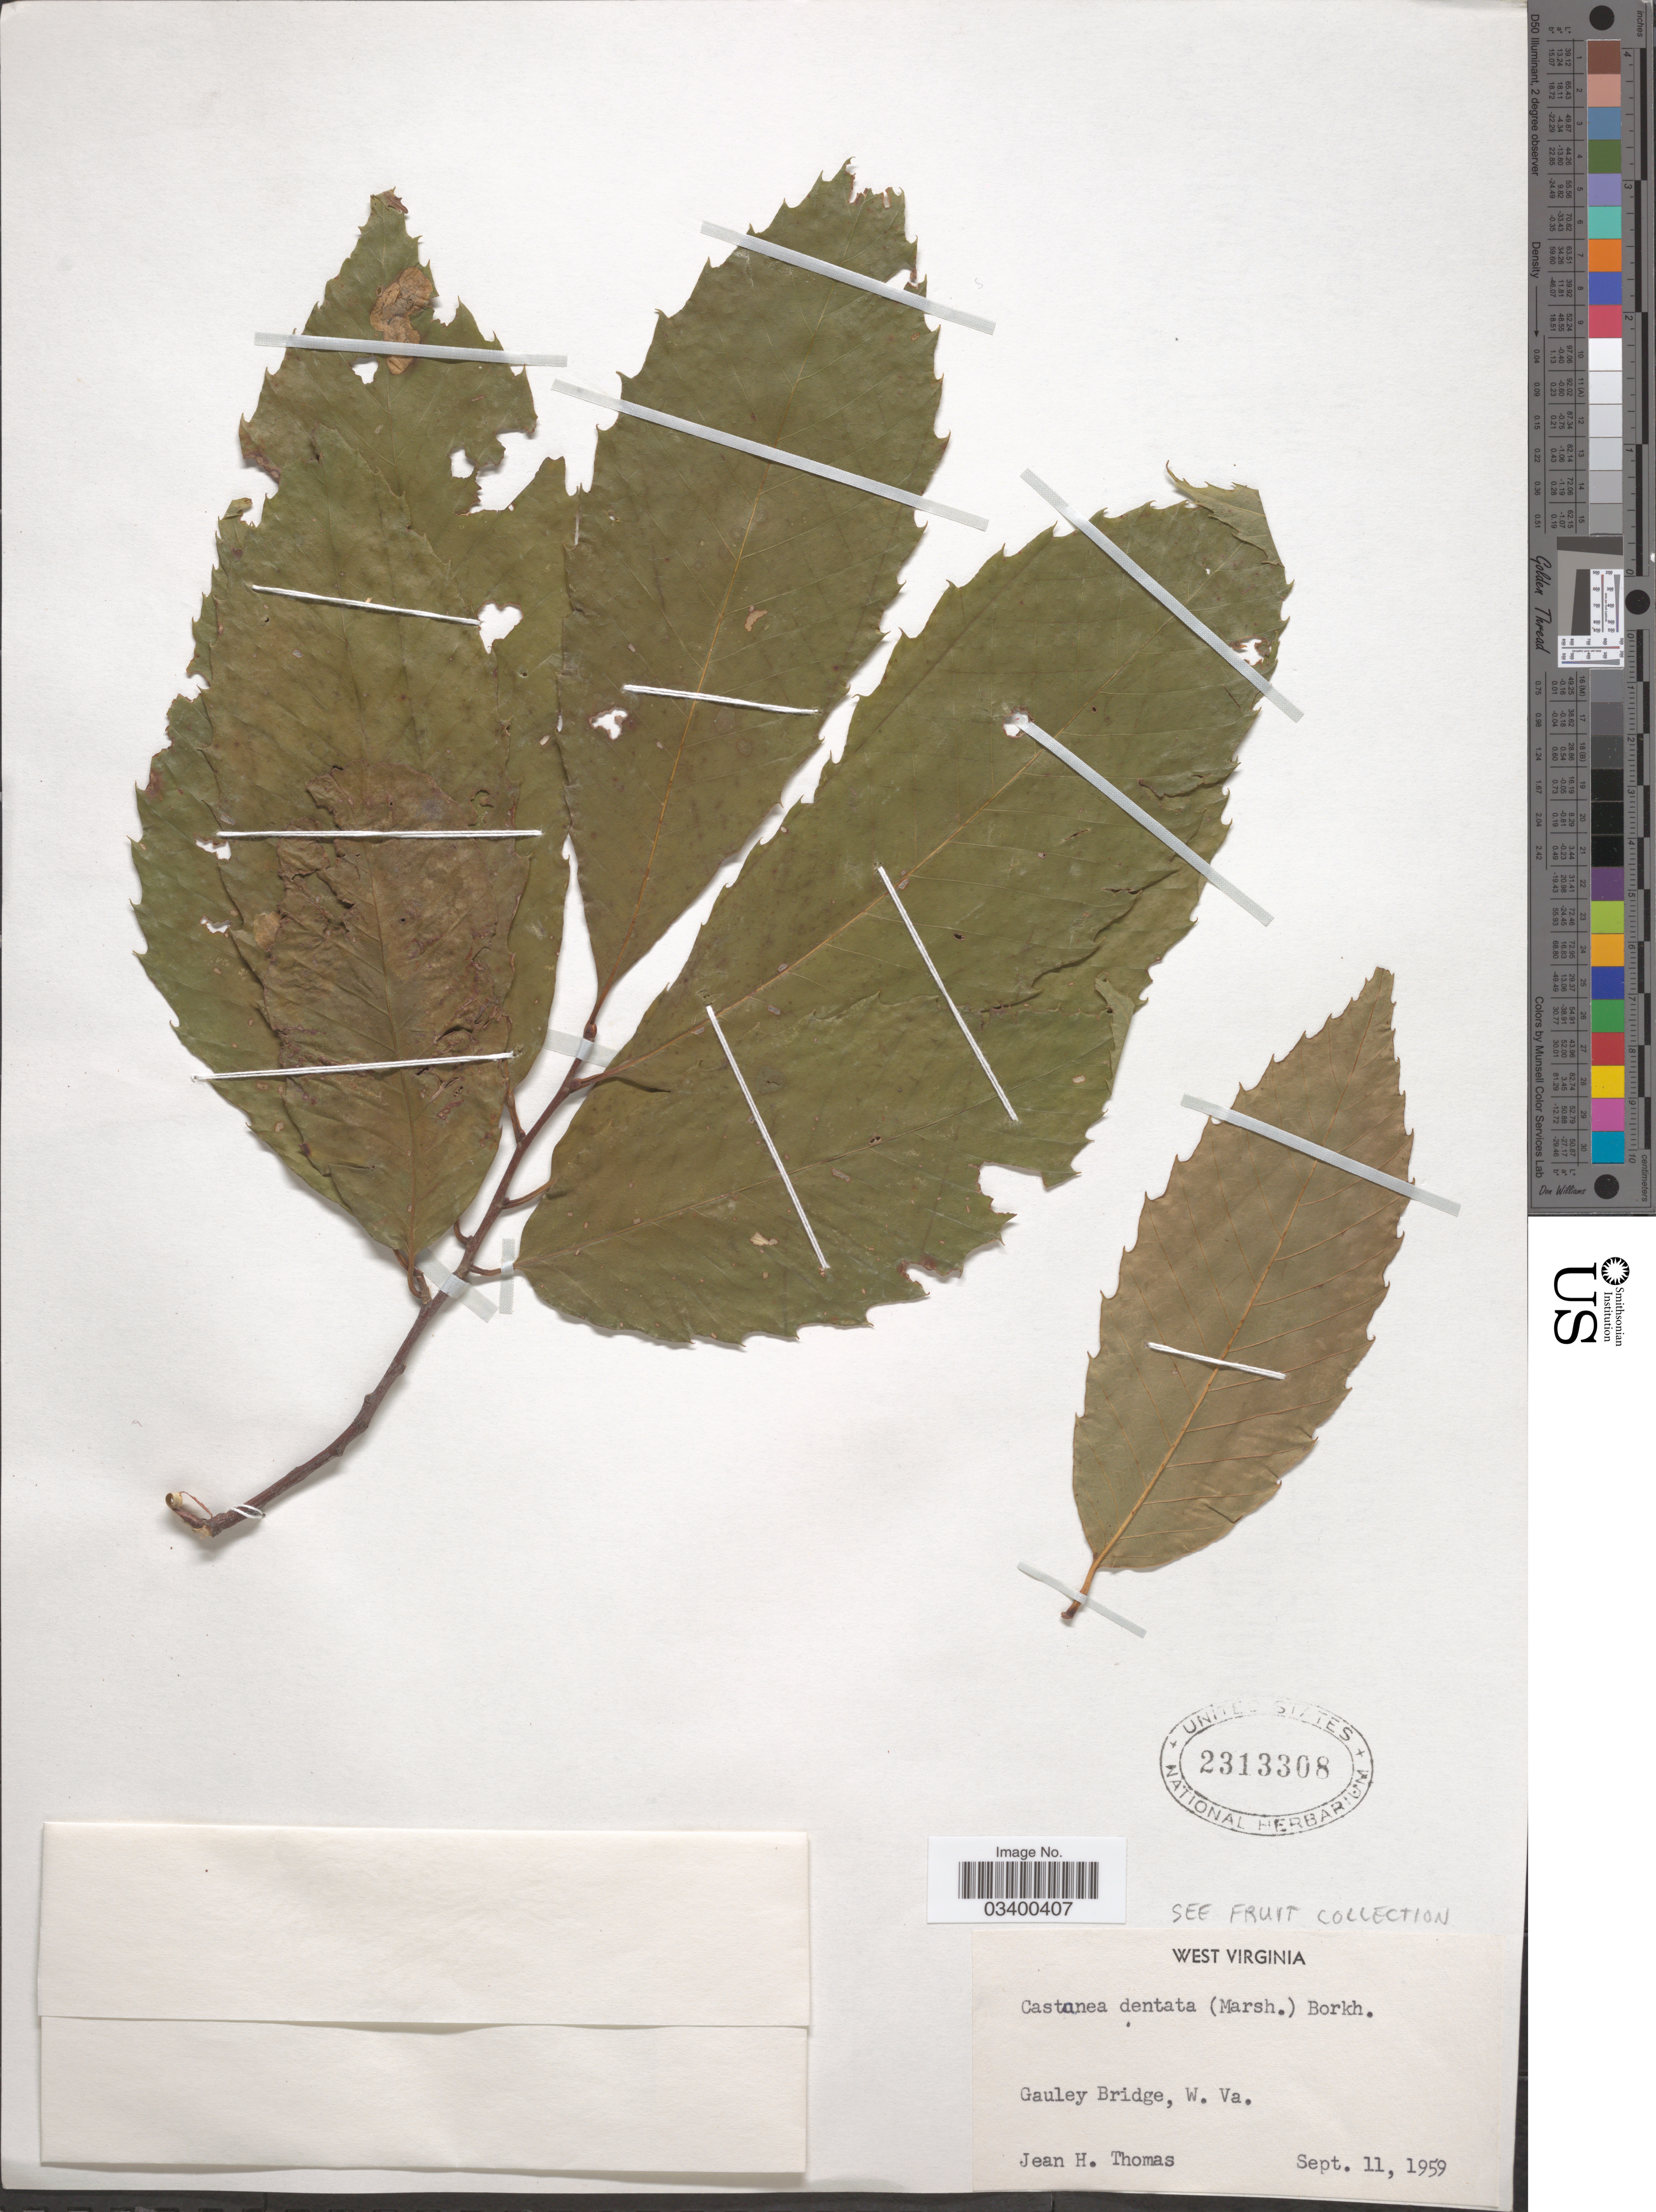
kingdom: Plantae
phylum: Tracheophyta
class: Magnoliopsida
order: Fagales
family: Fagaceae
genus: Castanea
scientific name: Castanea dentata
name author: (Marshall) Borkh.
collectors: J. H. Thomas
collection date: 1959-09-11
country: United States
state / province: West Virginia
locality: Gauley Bridge, W. Va.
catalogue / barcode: US 2313308